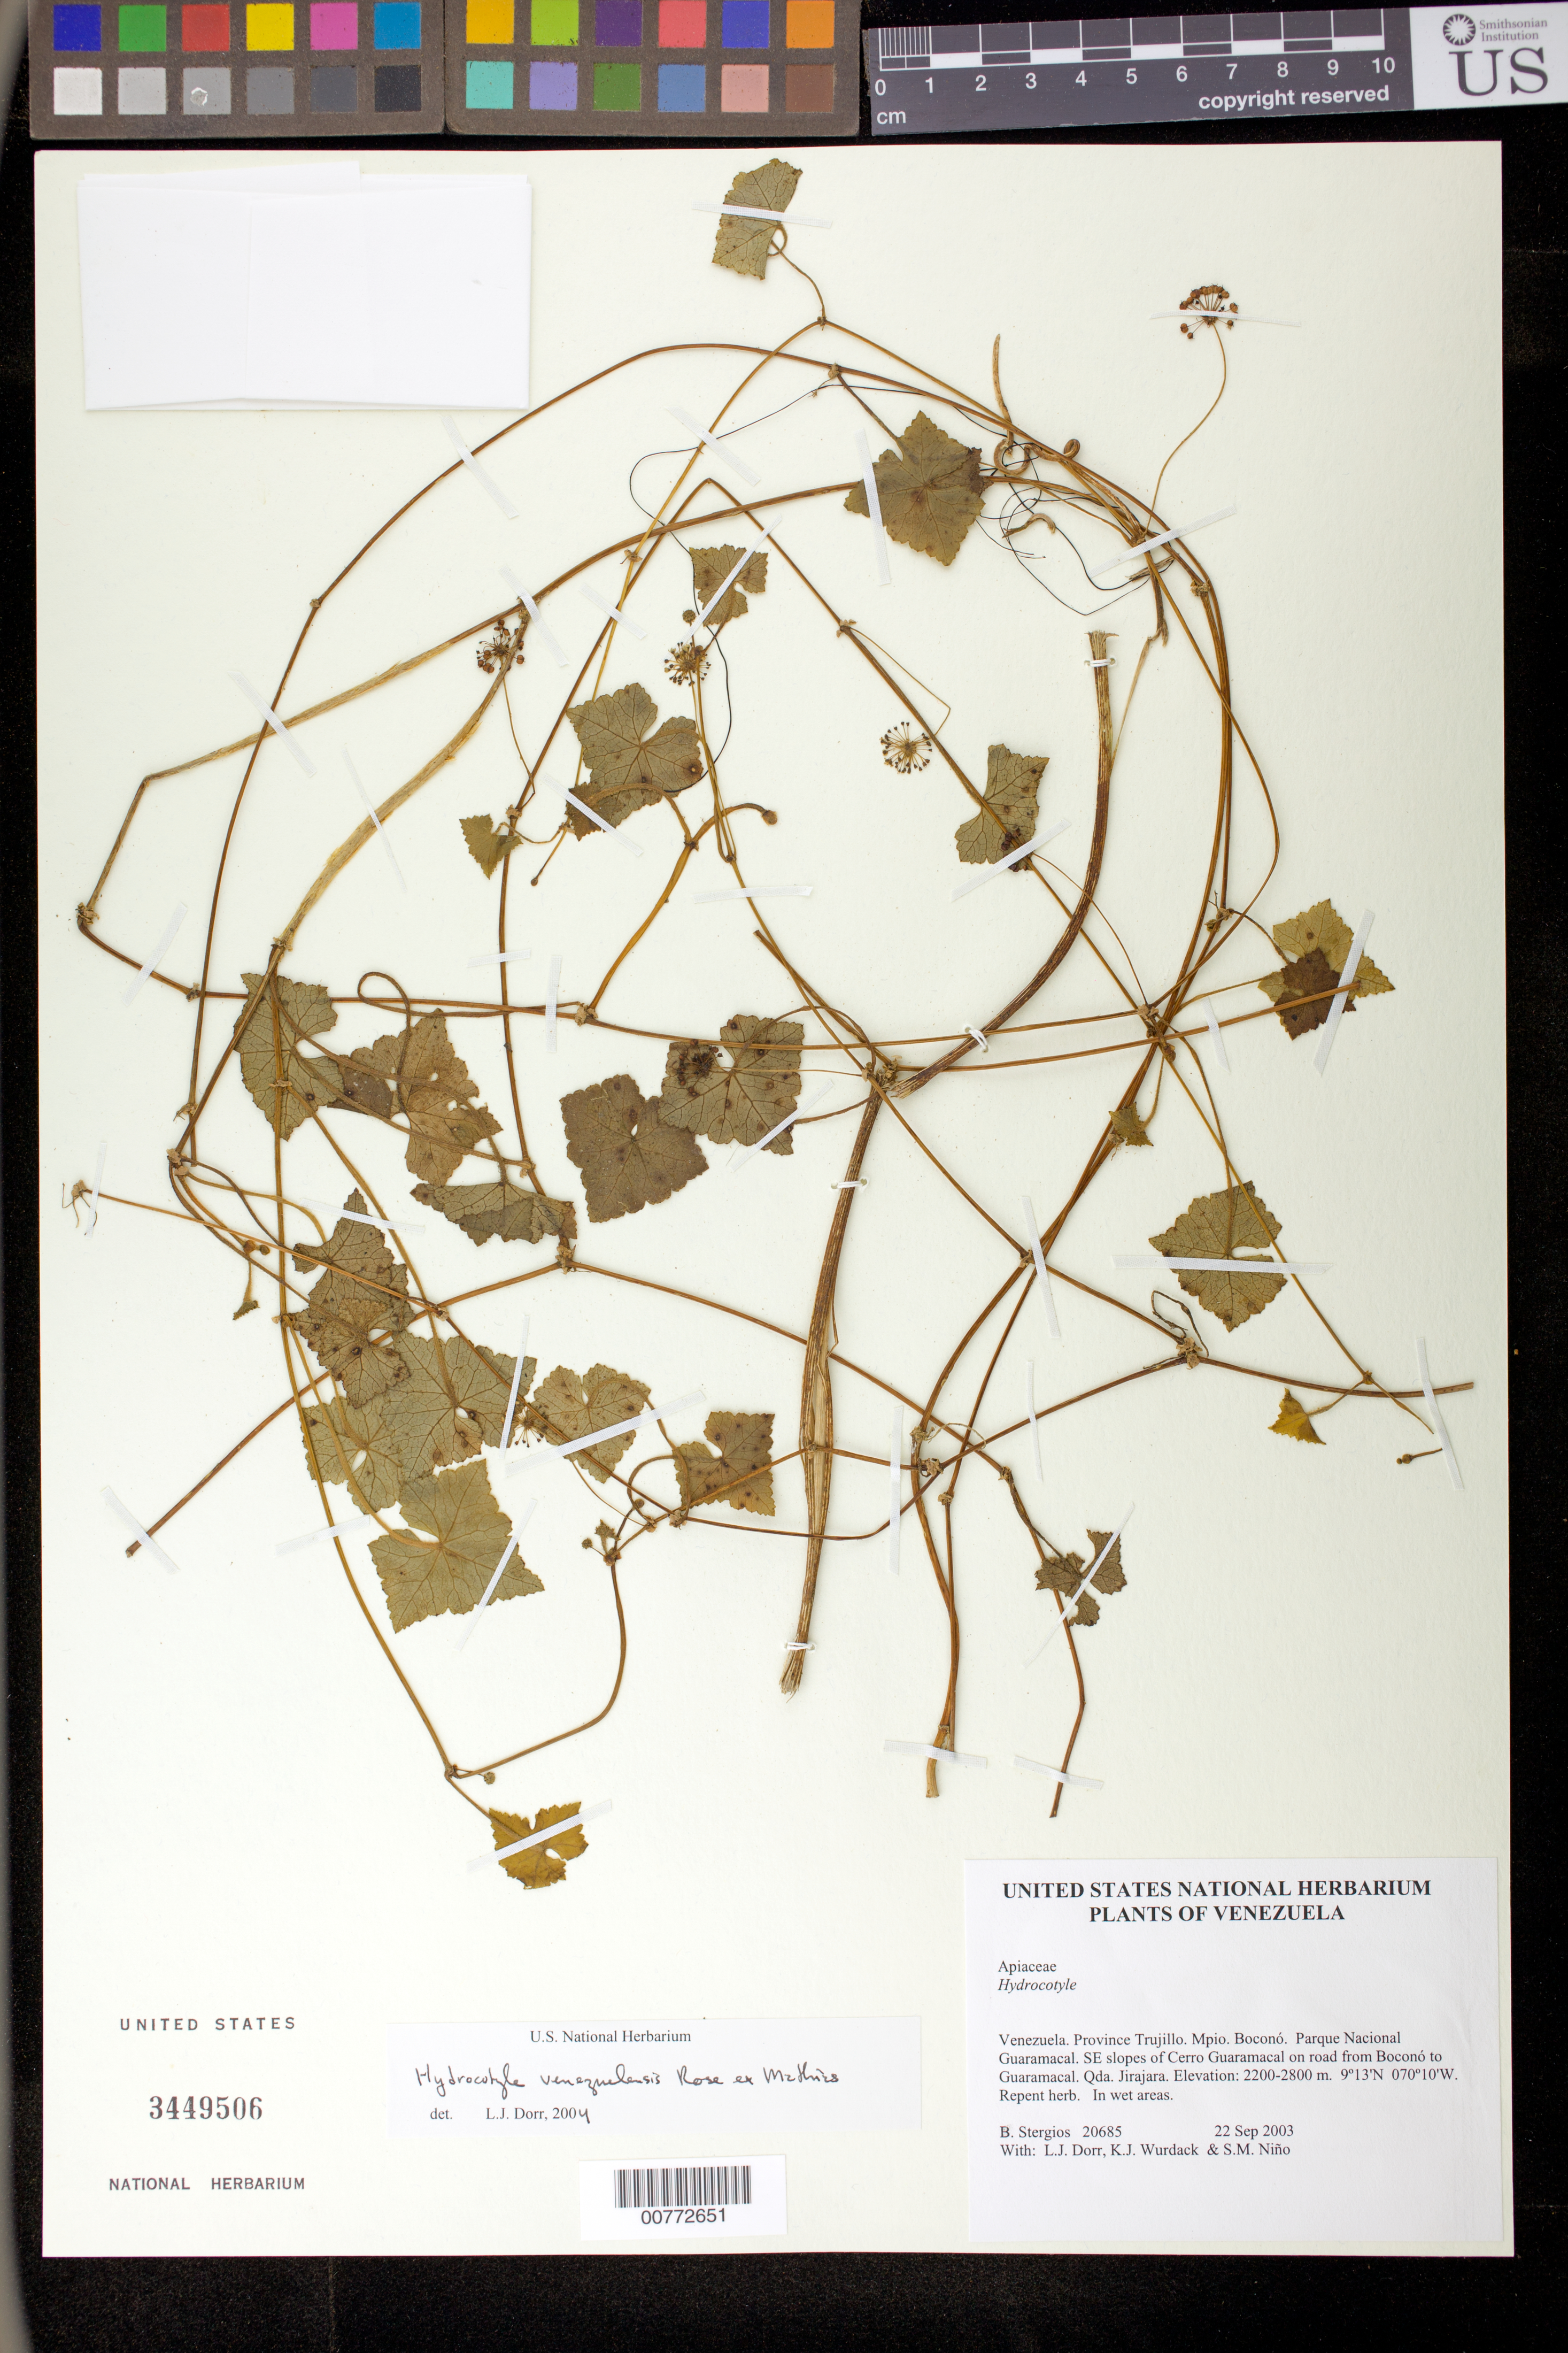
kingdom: Plantae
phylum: Tracheophyta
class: Magnoliopsida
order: Apiales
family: Araliaceae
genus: Hydrocotyle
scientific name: Hydrocotyle venezuelensis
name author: Rose ex Mathias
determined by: Dorr, L. J., (BOT), Smithsonian Institution - National Museum of Natural History (UNITED STATES)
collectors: B. G. Stergios, L. J. Dorr, K. Wurdack & S. M. Niño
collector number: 20685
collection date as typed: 22 Sep 2003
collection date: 2003-09-22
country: Venezuela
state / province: Trujillo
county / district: Boconó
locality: Parque Nacional Guaramacal. SE slopes of Cerro Guaramacal on road from Boconó to Guaramacal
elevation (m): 2200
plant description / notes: PORT, US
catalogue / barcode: US 3449506